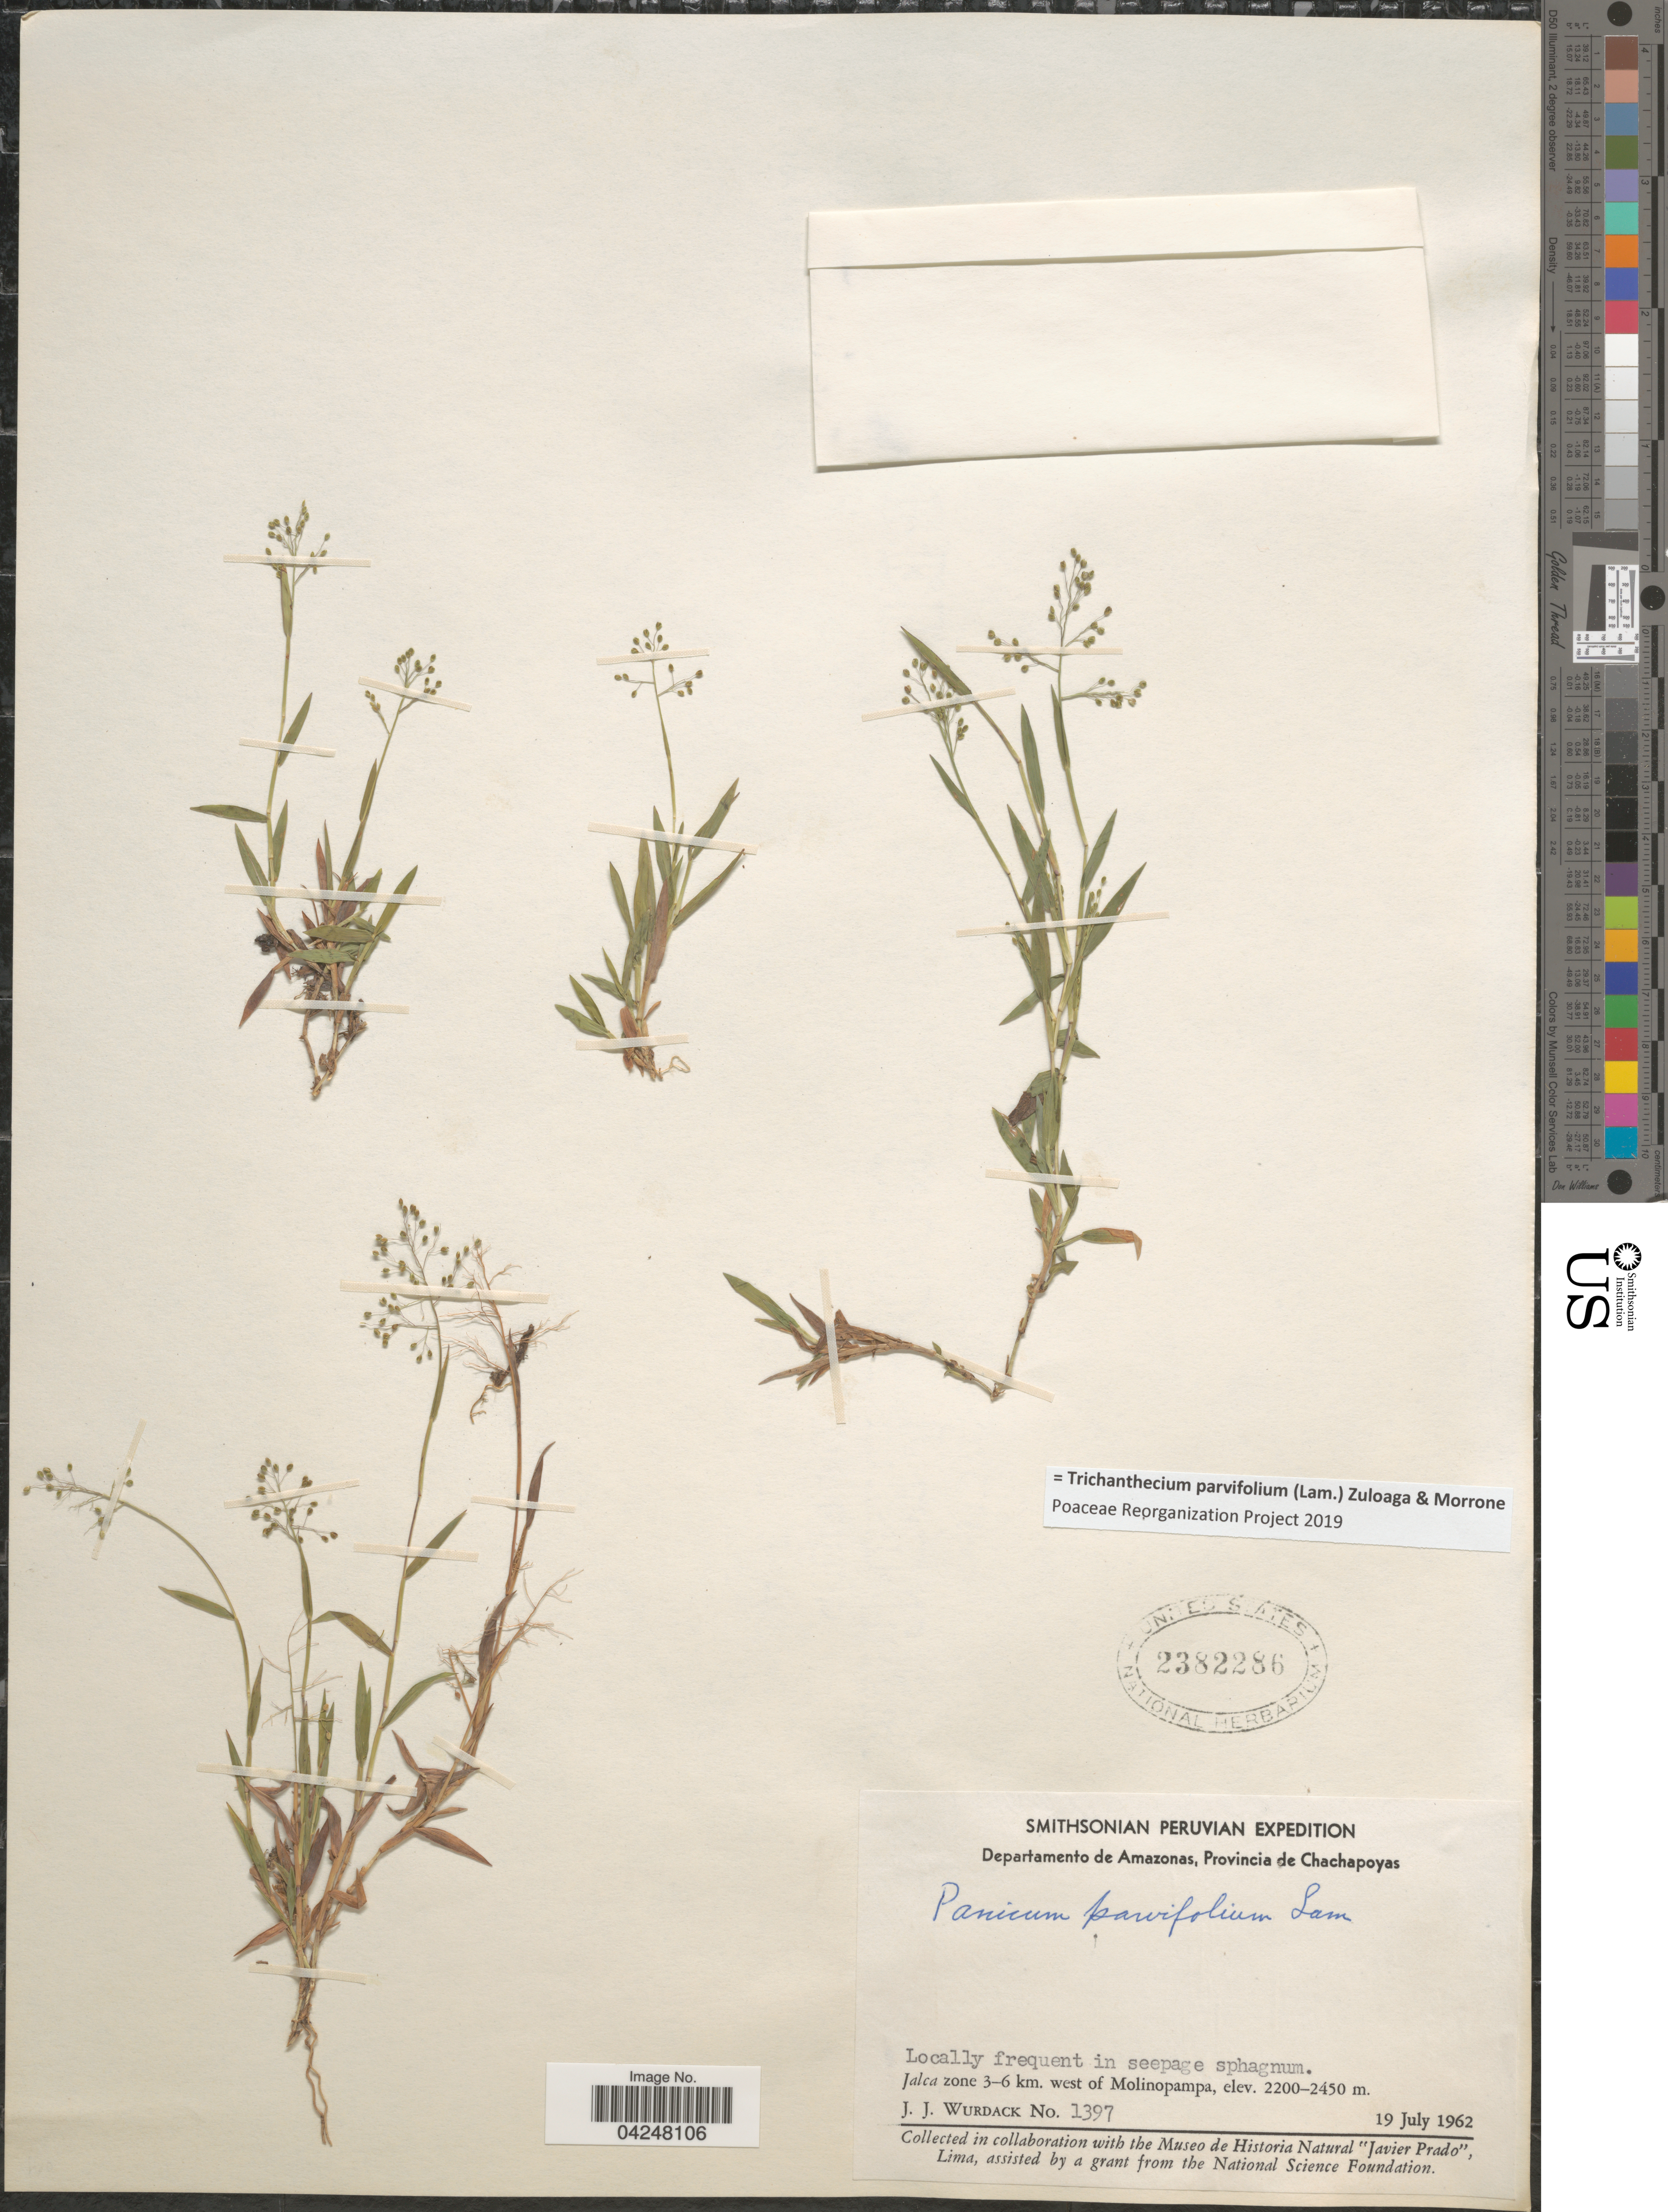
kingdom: Plantae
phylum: Tracheophyta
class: Liliopsida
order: Poales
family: Poaceae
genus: Trichanthecium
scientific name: Trichanthecium parvifolium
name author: (Lam.) Zuloaga & Morrone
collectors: J. J. Wurdack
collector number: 1397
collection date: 1962-07-19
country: Peru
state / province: Amazonas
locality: Smithsonian Peruvian Expedition. Departamento de Amazonas, Provincia de Chachapoyas. Jalca zone 3-6 km. west of Molinopampa.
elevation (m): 2200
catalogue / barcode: US 2382286